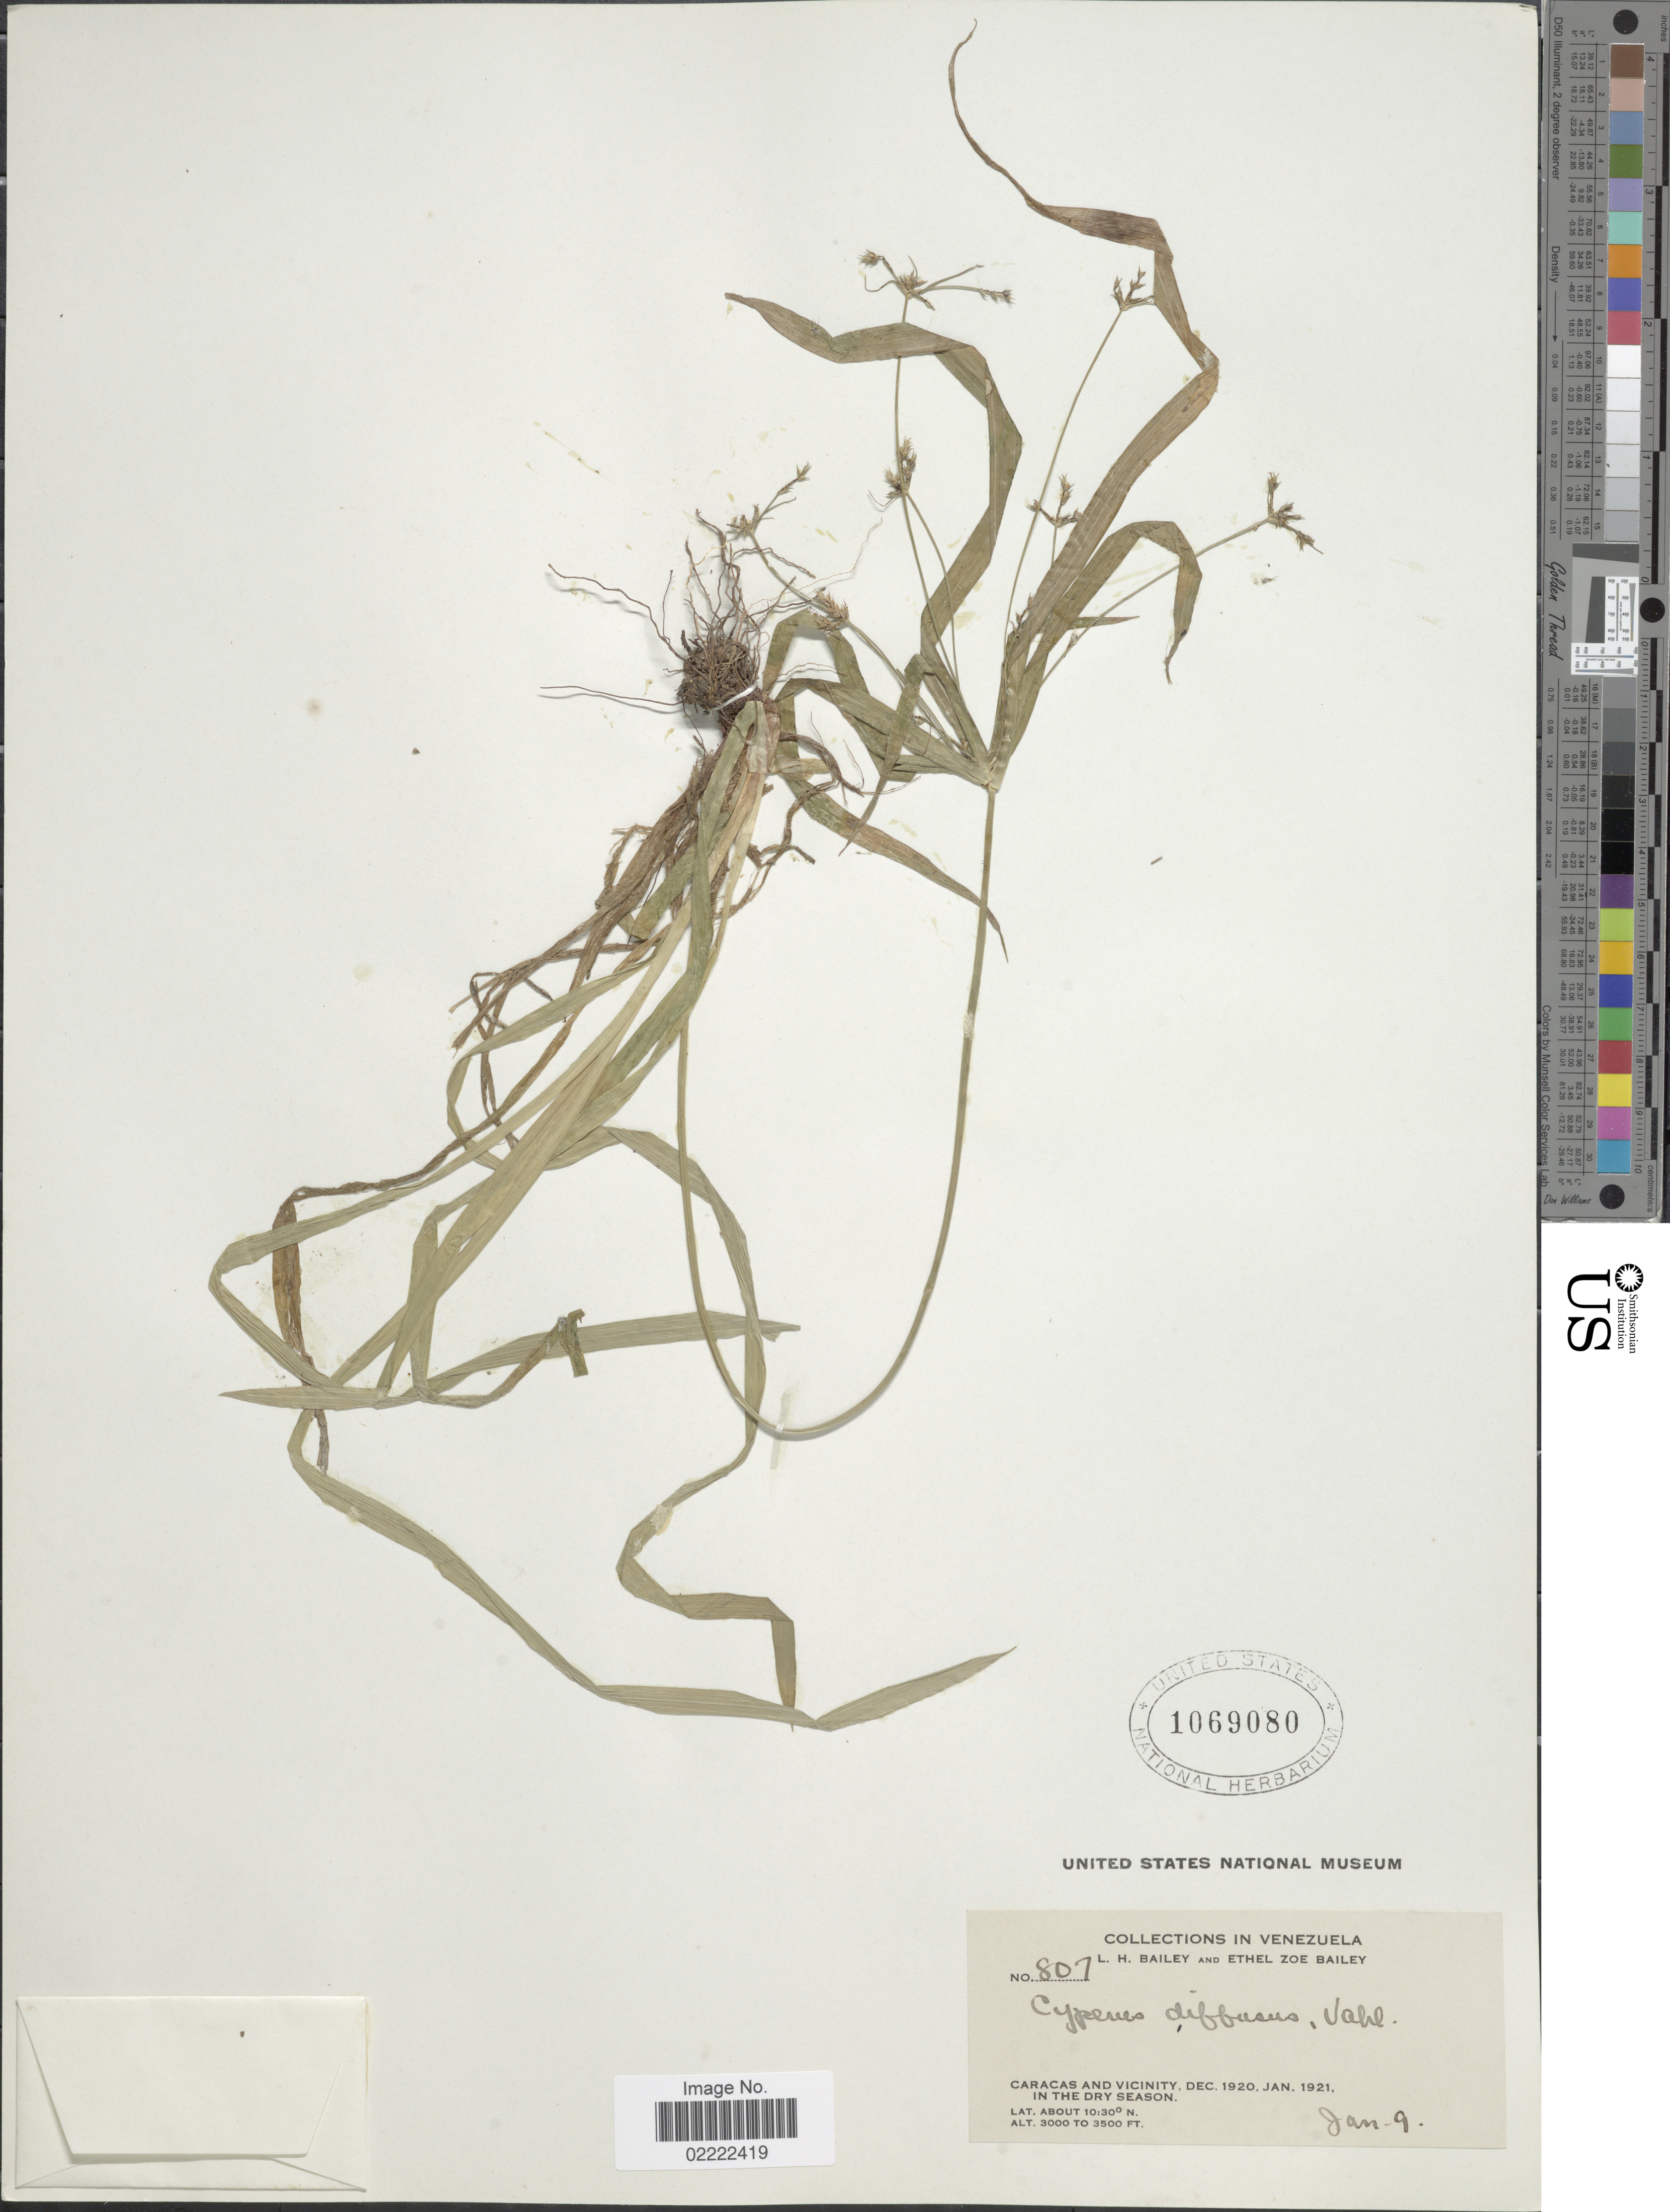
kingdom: Plantae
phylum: Tracheophyta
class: Liliopsida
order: Poales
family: Cyperaceae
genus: Cyperus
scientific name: Cyperus laxus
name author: Lam.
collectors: L. H. Bailey & E. Z. Bailey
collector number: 807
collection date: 1921-01-09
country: Venezuela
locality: Caracas and Vicinity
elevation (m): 914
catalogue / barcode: US 1069080